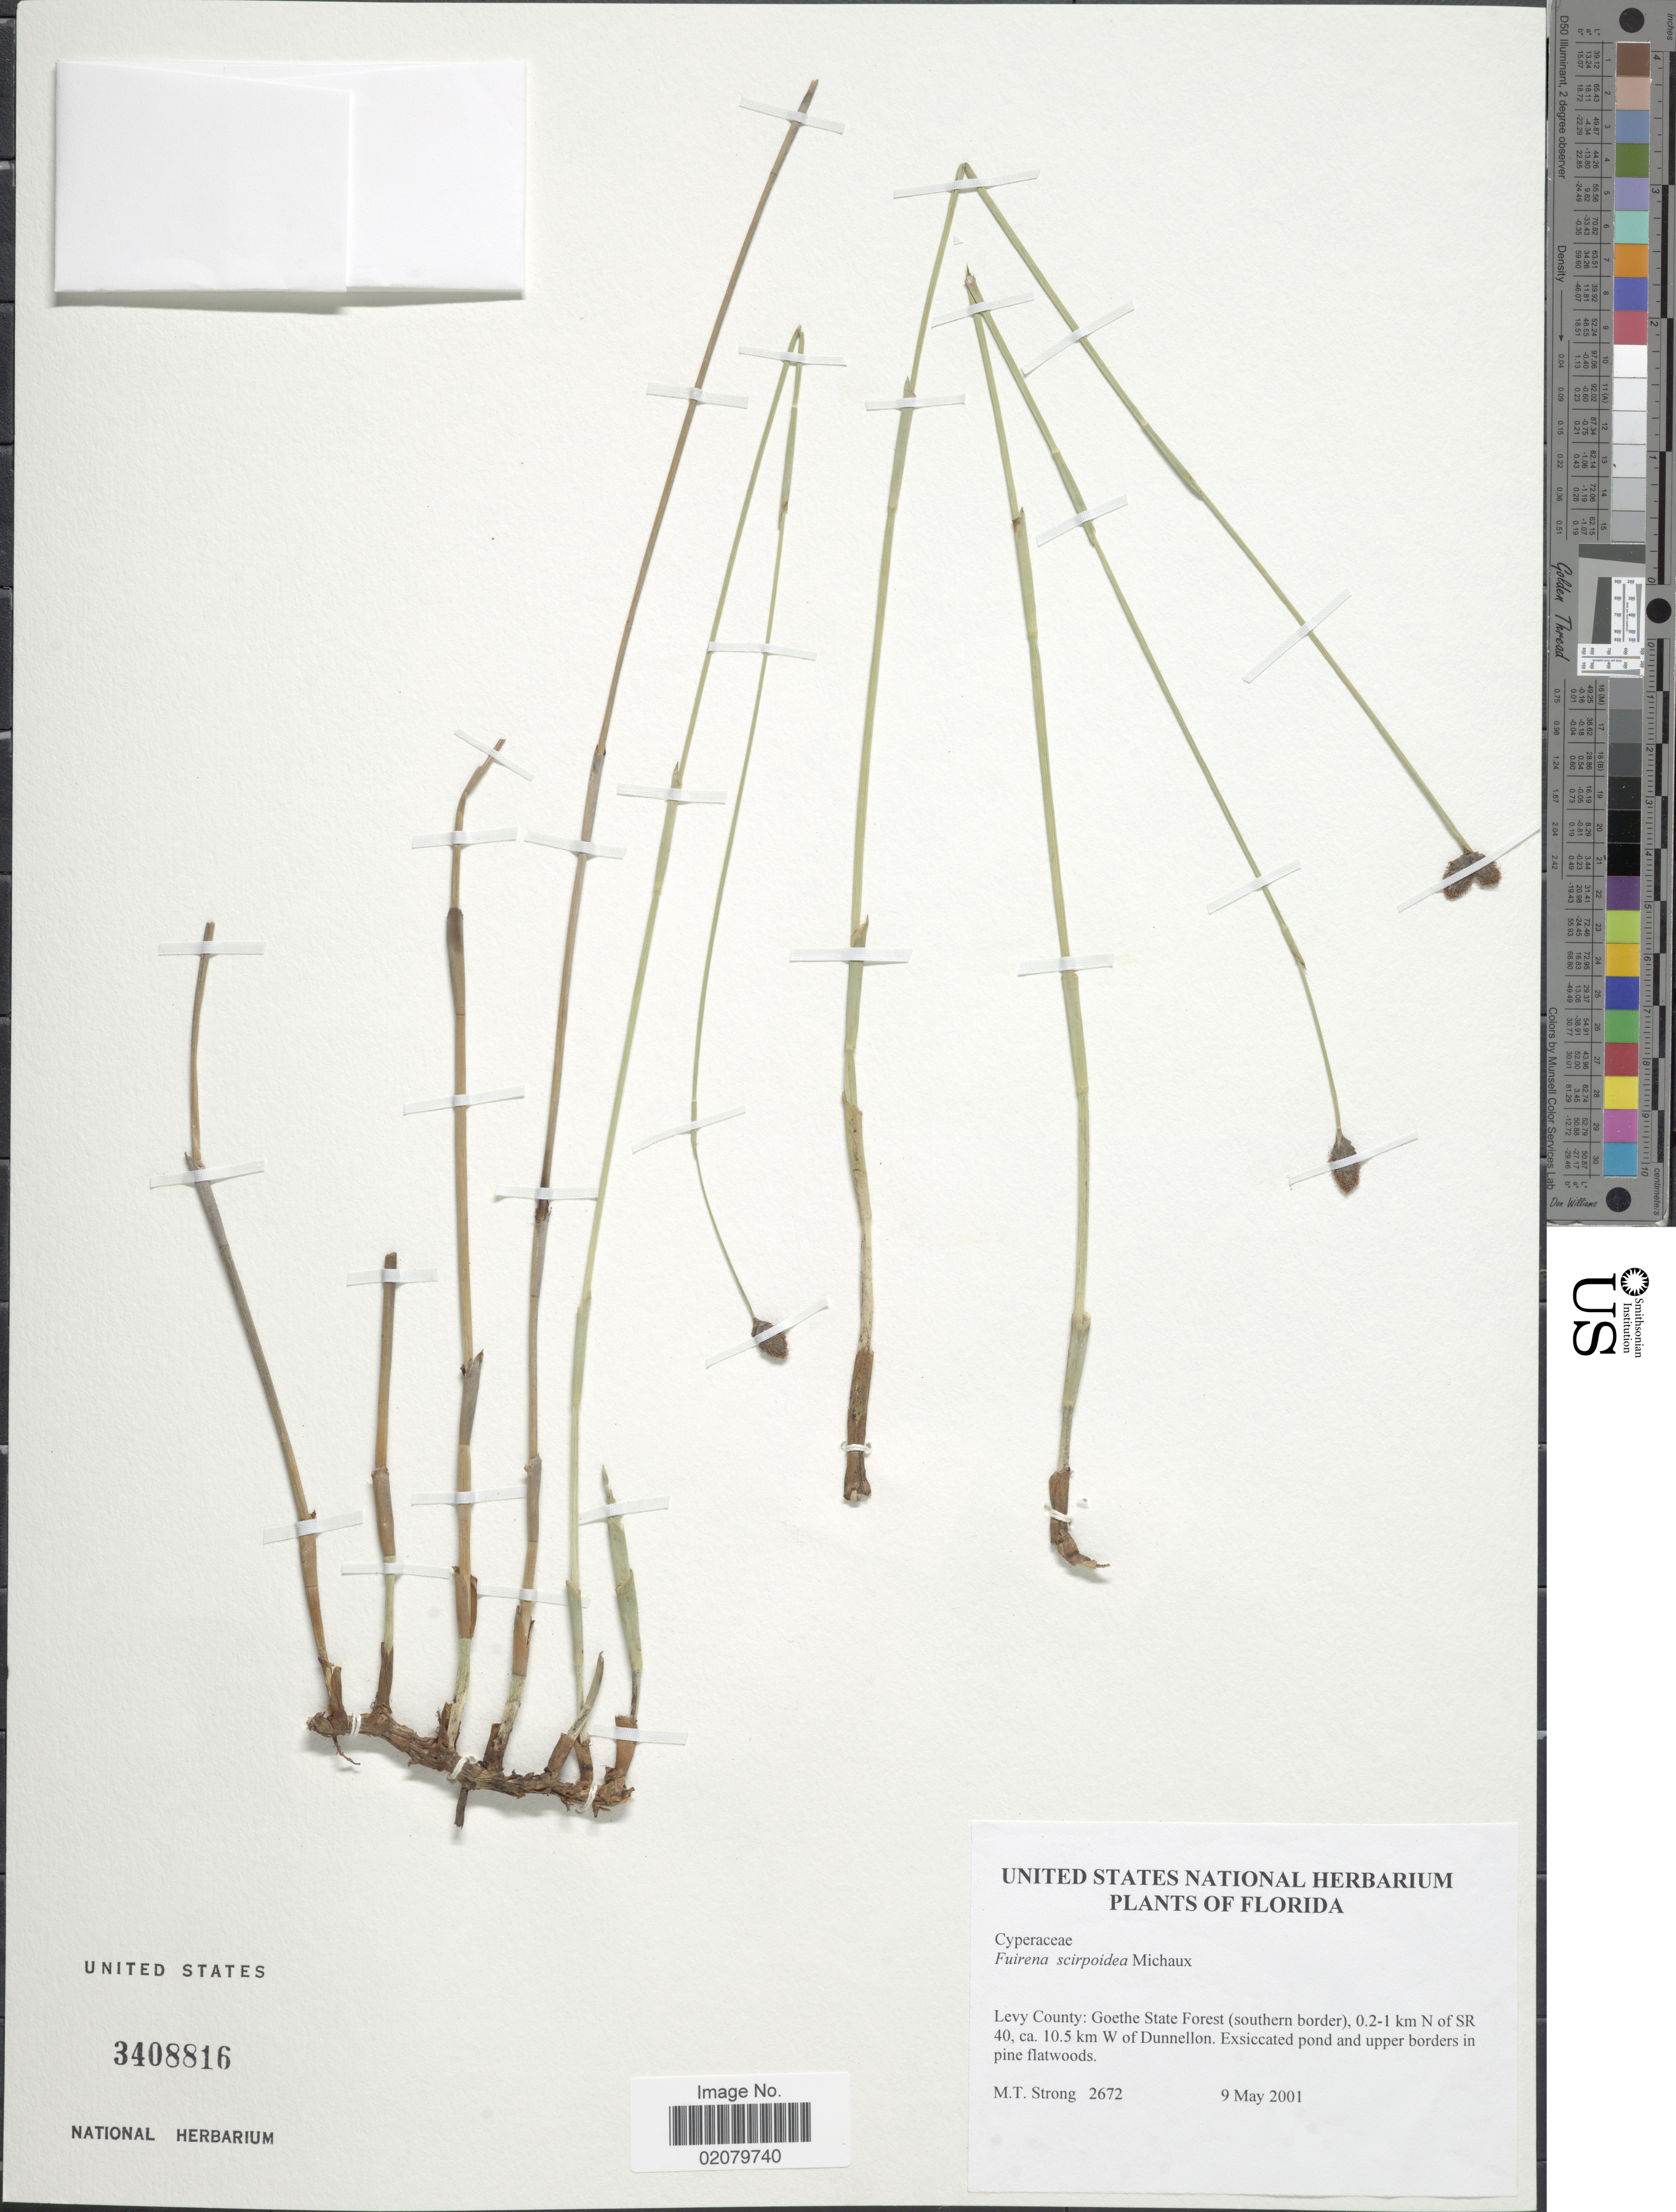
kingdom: Plantae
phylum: Tracheophyta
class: Liliopsida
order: Poales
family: Cyperaceae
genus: Fuirena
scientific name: Fuirena scirpoidea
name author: Michx.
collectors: M. T. Strong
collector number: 2672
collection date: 2001-05-09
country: United States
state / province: Florida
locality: Levy County: Goethe State Forest (southern border), 0-2-1 km N of SR 40, ca. 10.5 km W of Dunnellon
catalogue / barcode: US 3408816